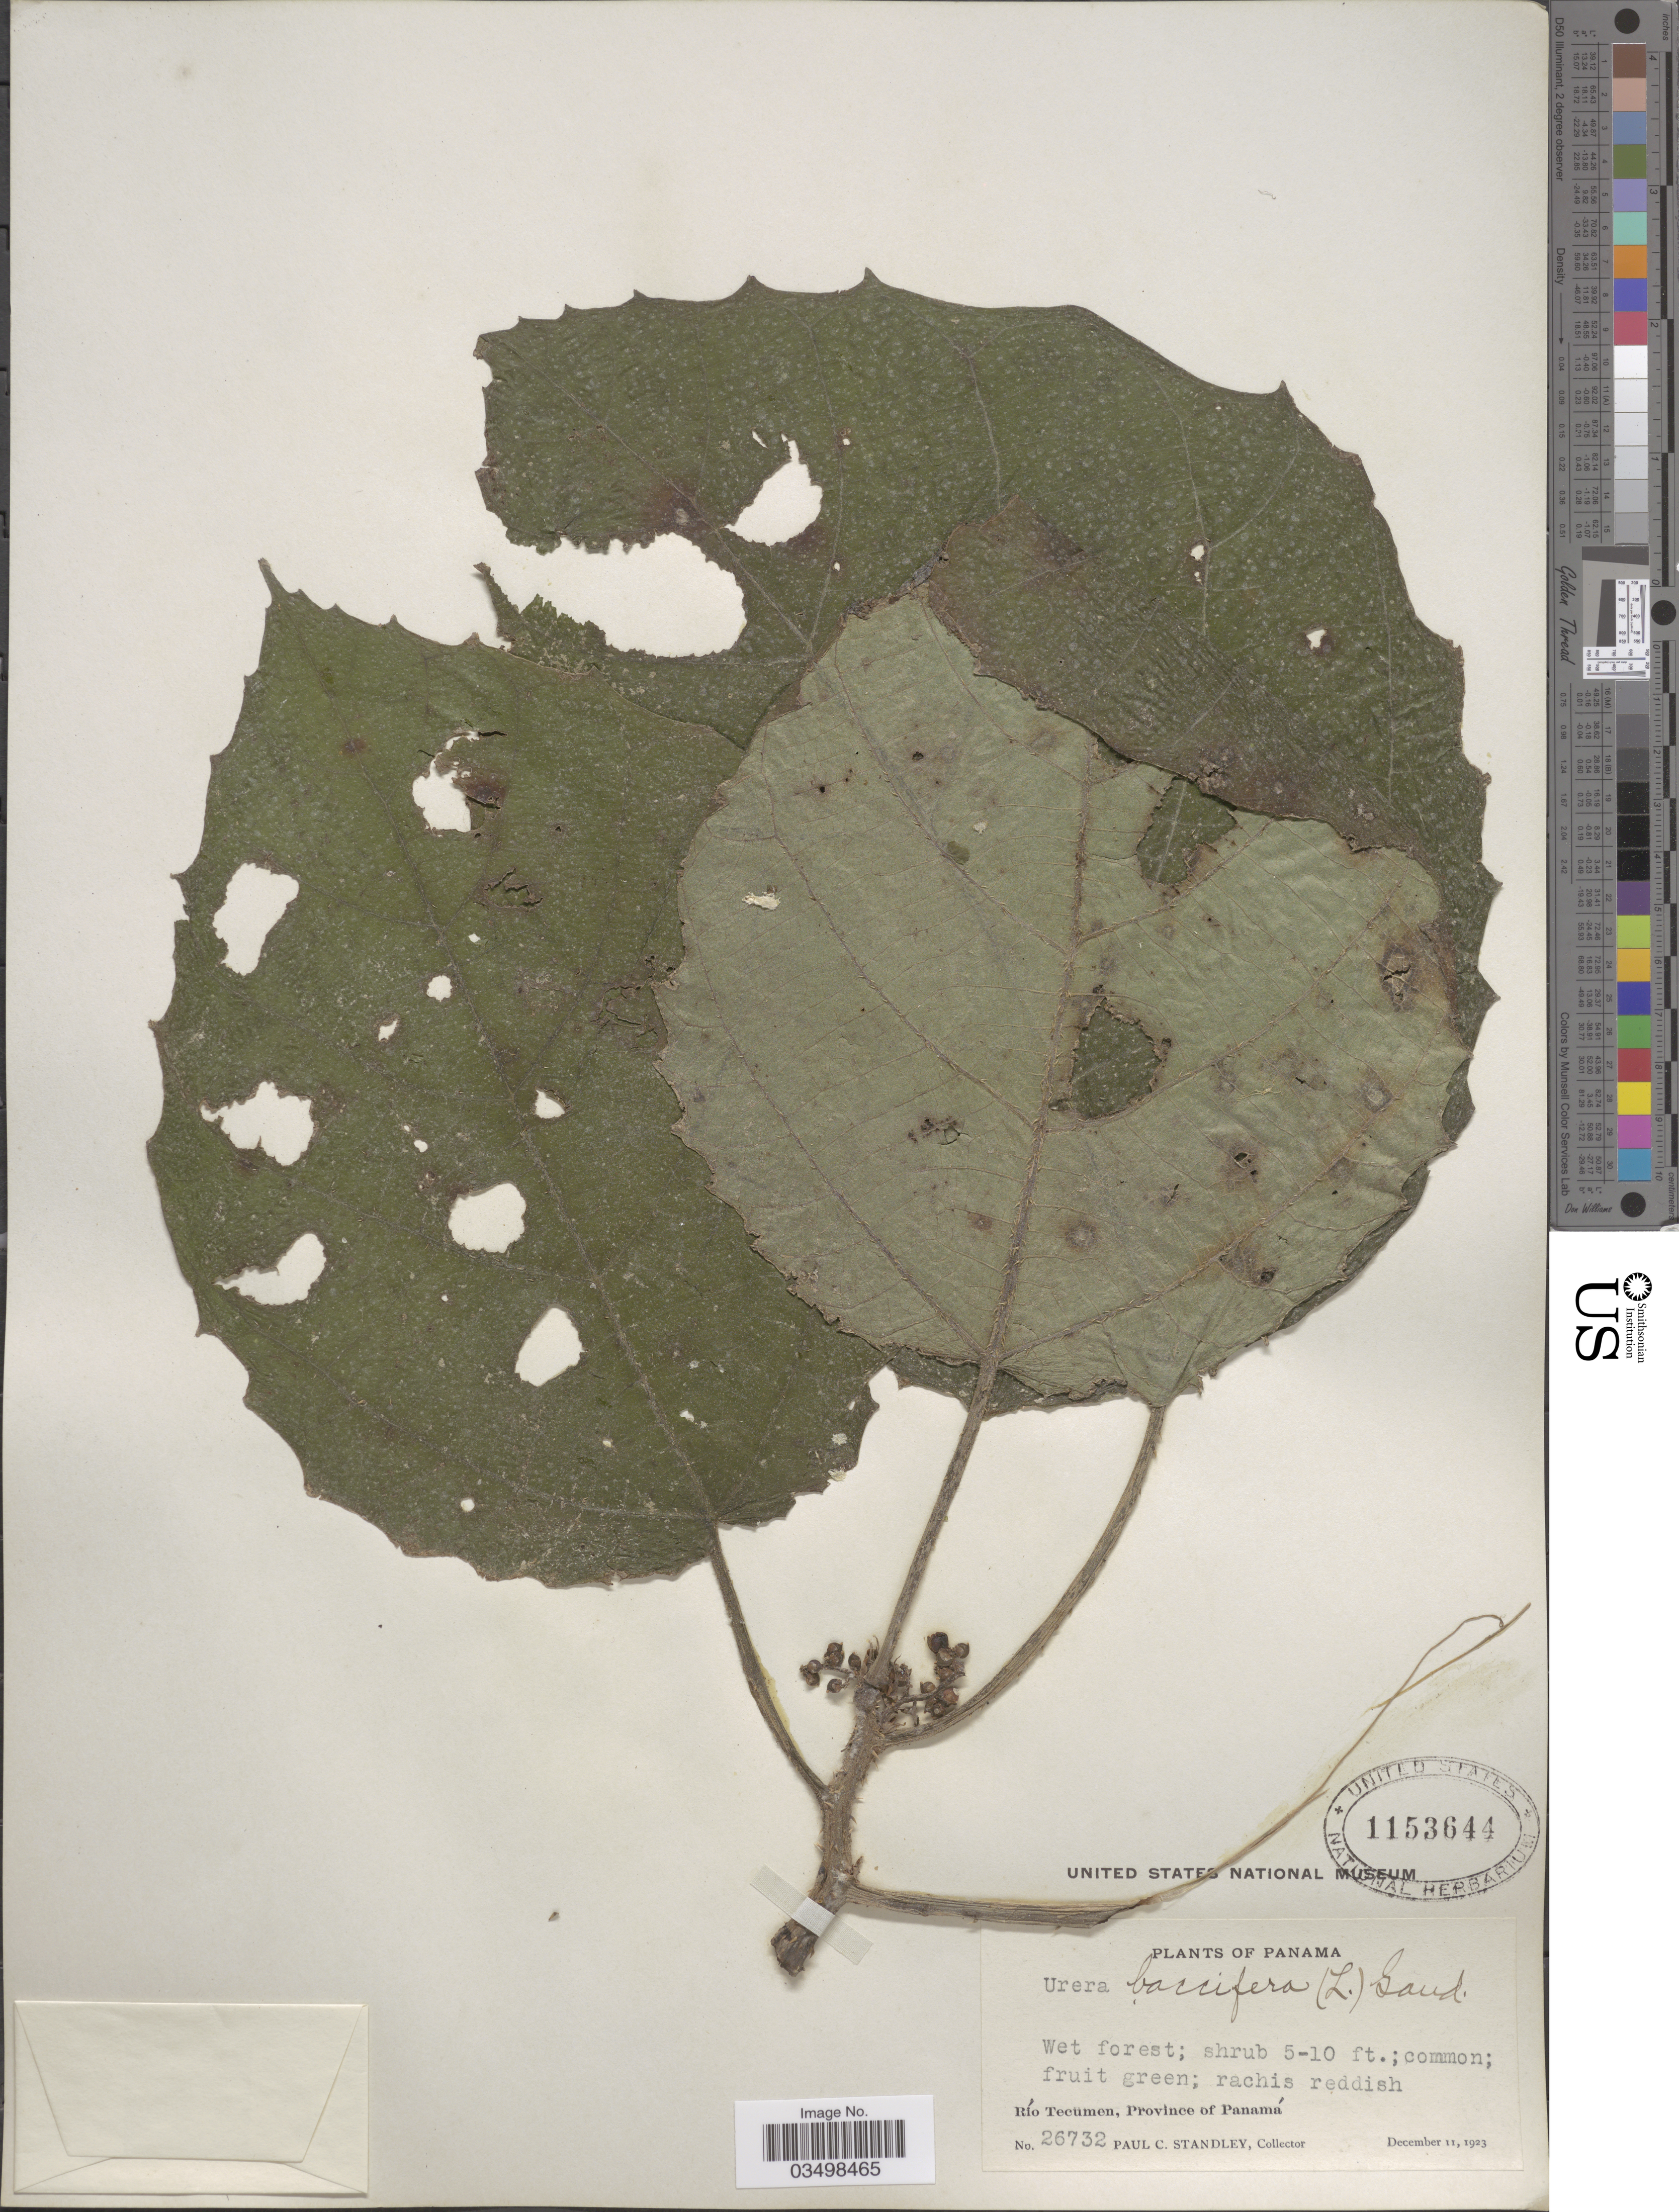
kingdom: Plantae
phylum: Tracheophyta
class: Magnoliopsida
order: Rosales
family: Urticaceae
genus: Urera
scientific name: Urera baccifera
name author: (L.) Gaudich. ex Wedd.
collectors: P. C. Standley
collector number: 26732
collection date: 1923-12-11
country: Panama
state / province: Panamá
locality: Río Tecumen, Province of Panamá.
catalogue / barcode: US 1153644